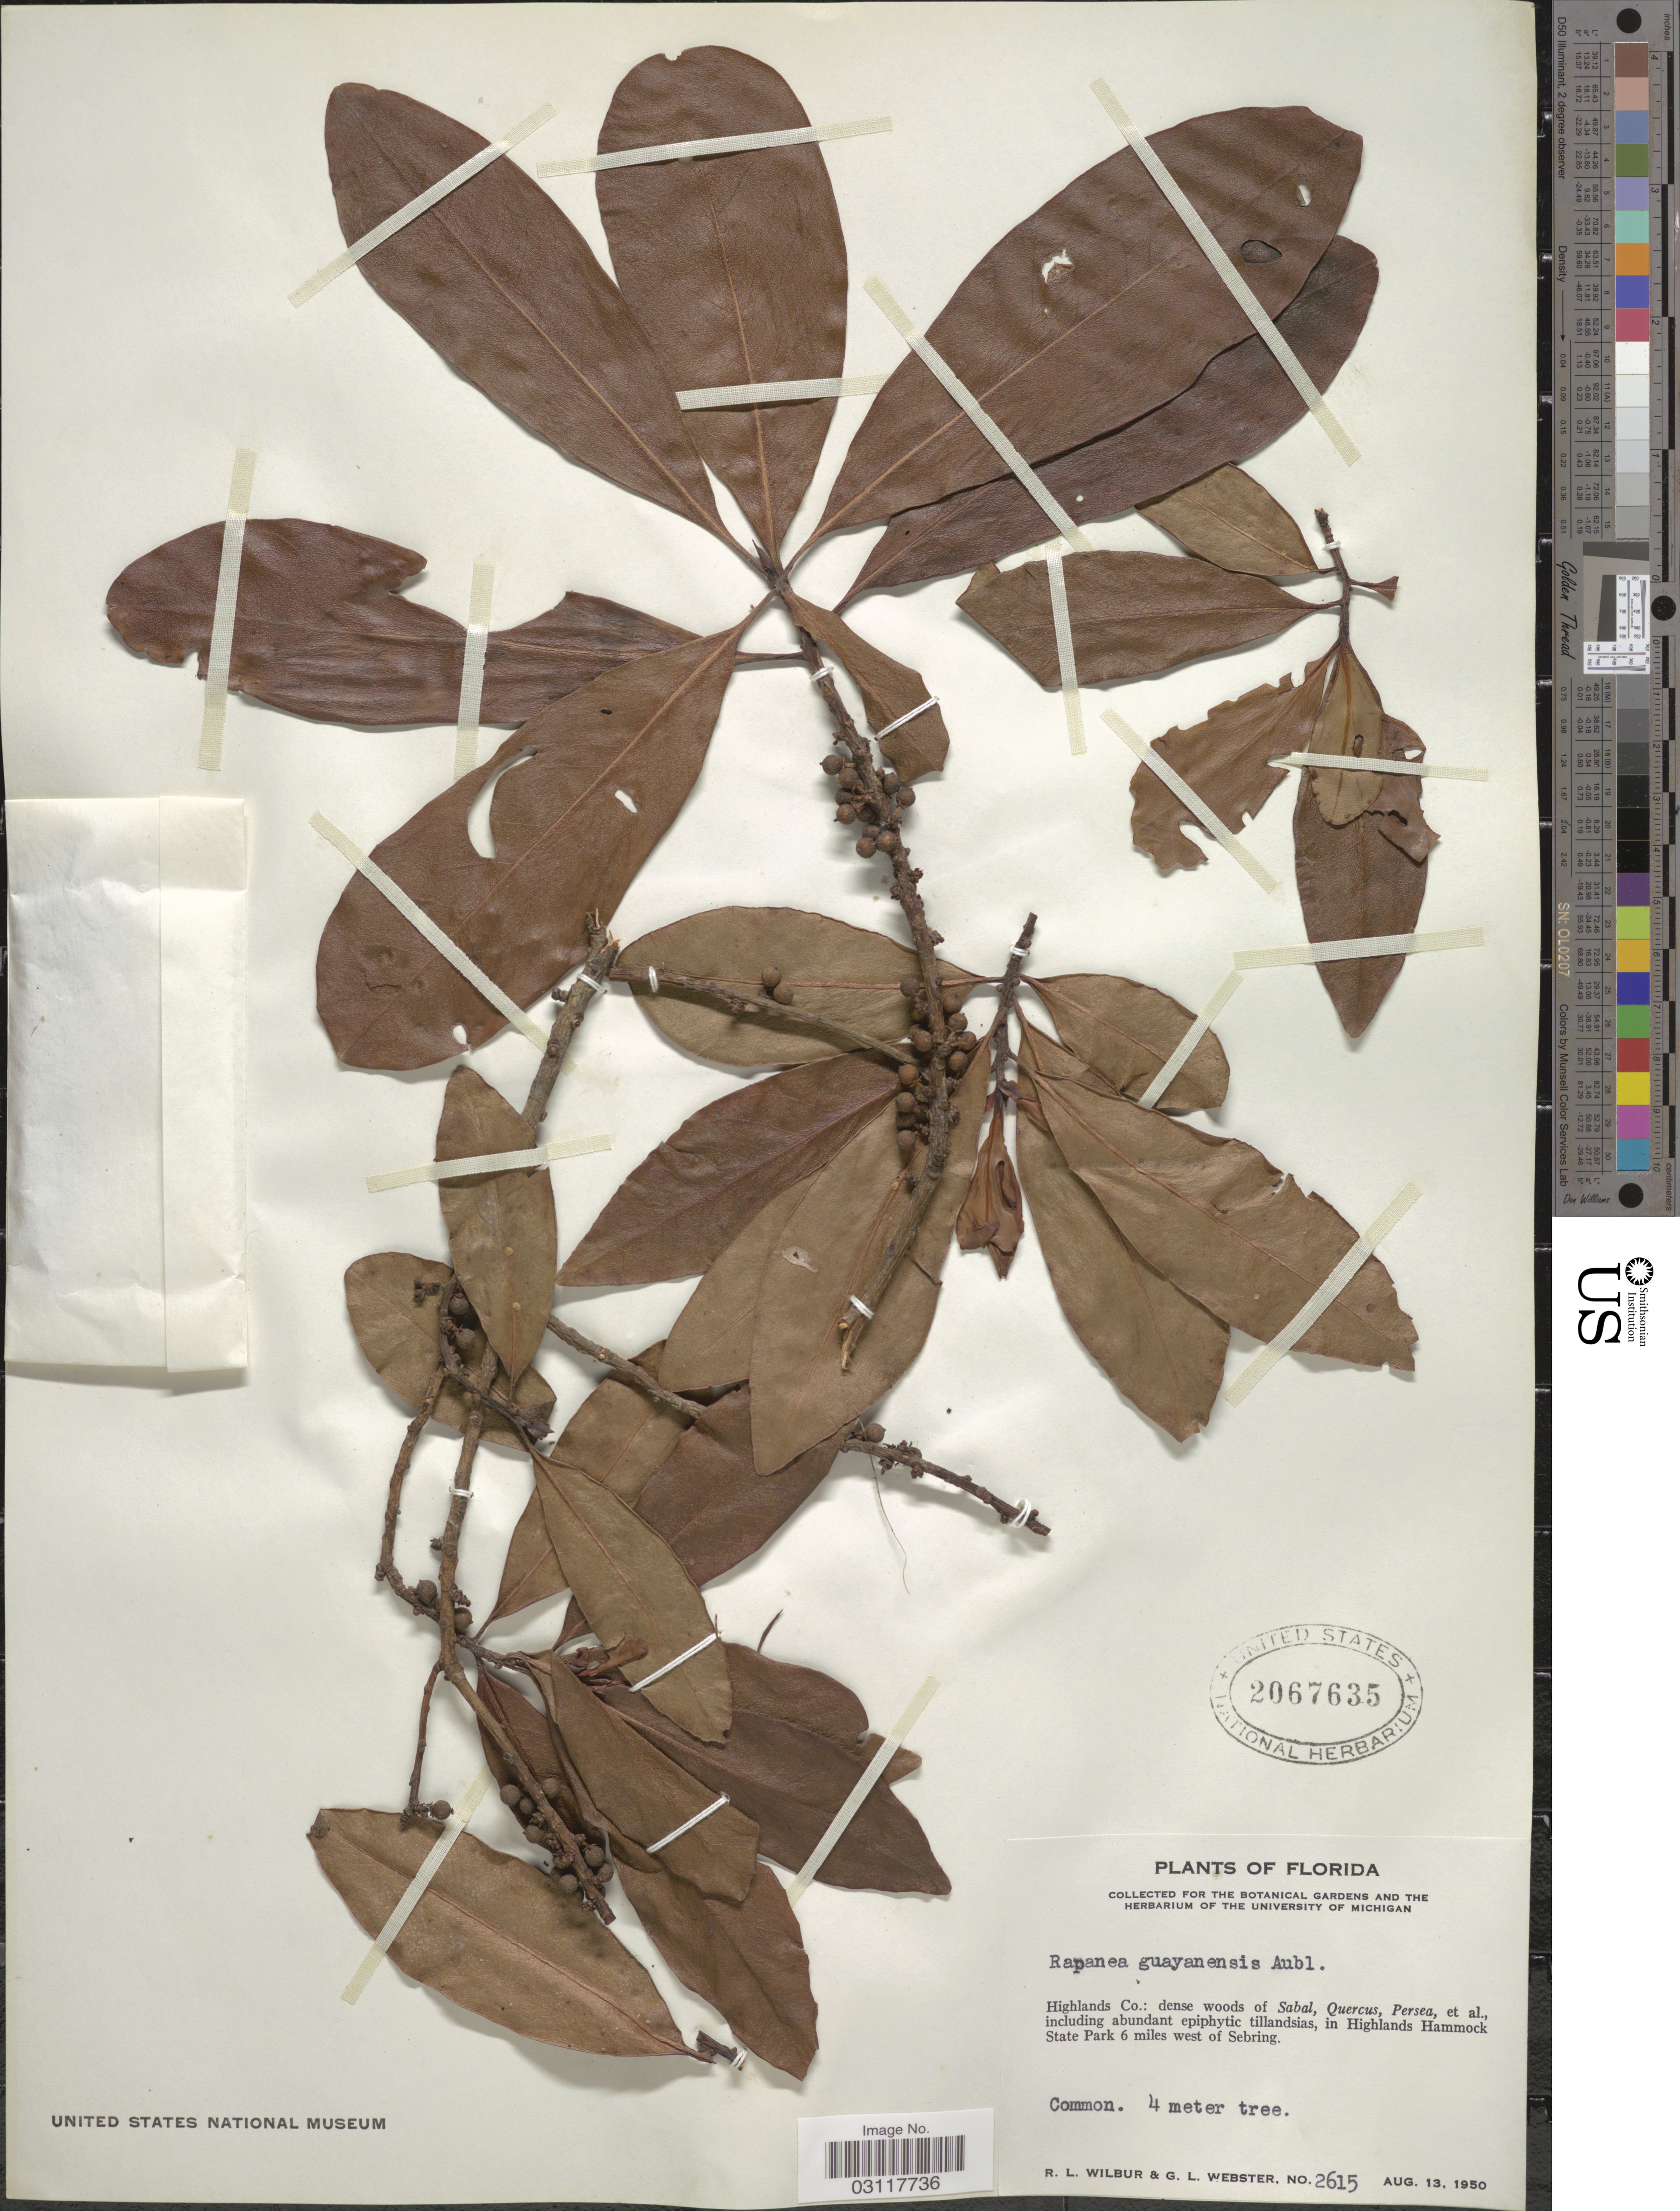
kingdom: Plantae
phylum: Tracheophyta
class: Magnoliopsida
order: Ericales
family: Primulaceae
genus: Rapanea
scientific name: Rapanea guianensis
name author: Aubl.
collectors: R. L. Wilbur & G. L. Webster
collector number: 2615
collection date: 1950-08-13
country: United States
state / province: Florida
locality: Highlands Co. In Highlands Hammock State Park 6 miles west of Sebring.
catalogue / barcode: US 2067635